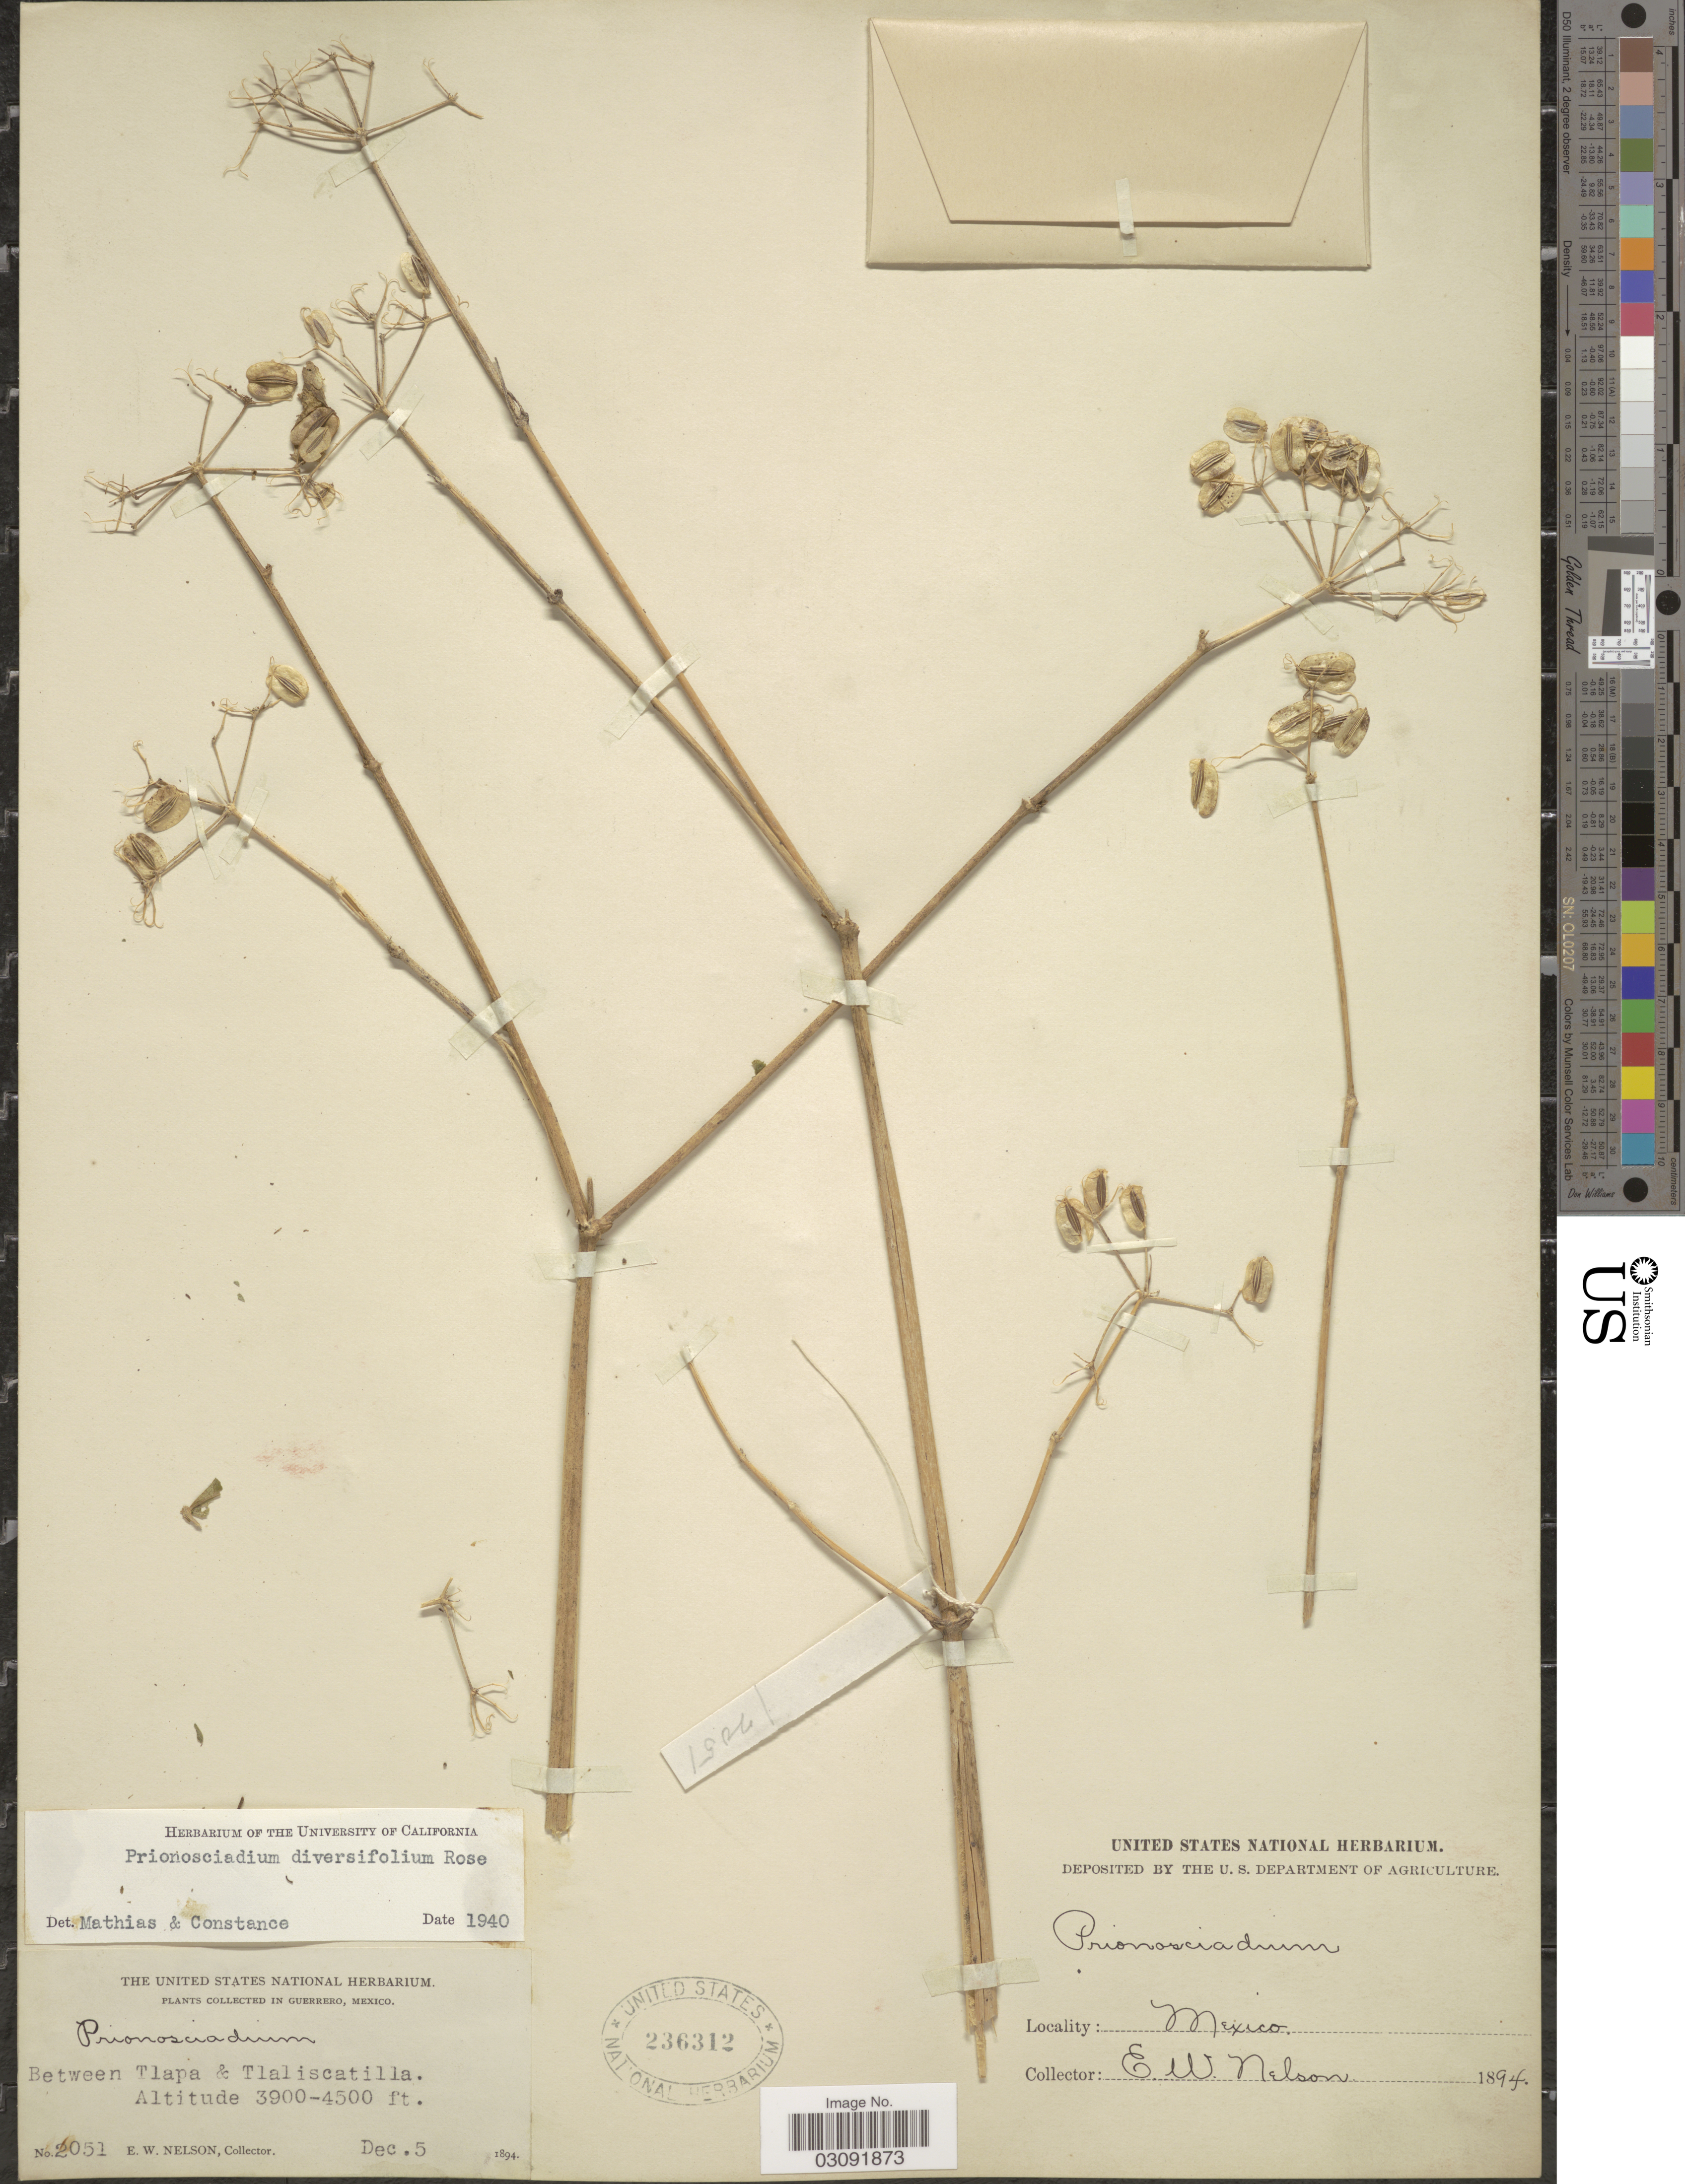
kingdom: Plantae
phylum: Tracheophyta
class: Magnoliopsida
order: Apiales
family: Apiaceae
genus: Prionosciadium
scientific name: Prionosciadium diversifolium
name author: Rose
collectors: E. W. Nelson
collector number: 2051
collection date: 1894-12-05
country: Mexico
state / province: Guerrero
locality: Between Tlapa & Tlaliscatilla.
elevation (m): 1189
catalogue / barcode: US 236312